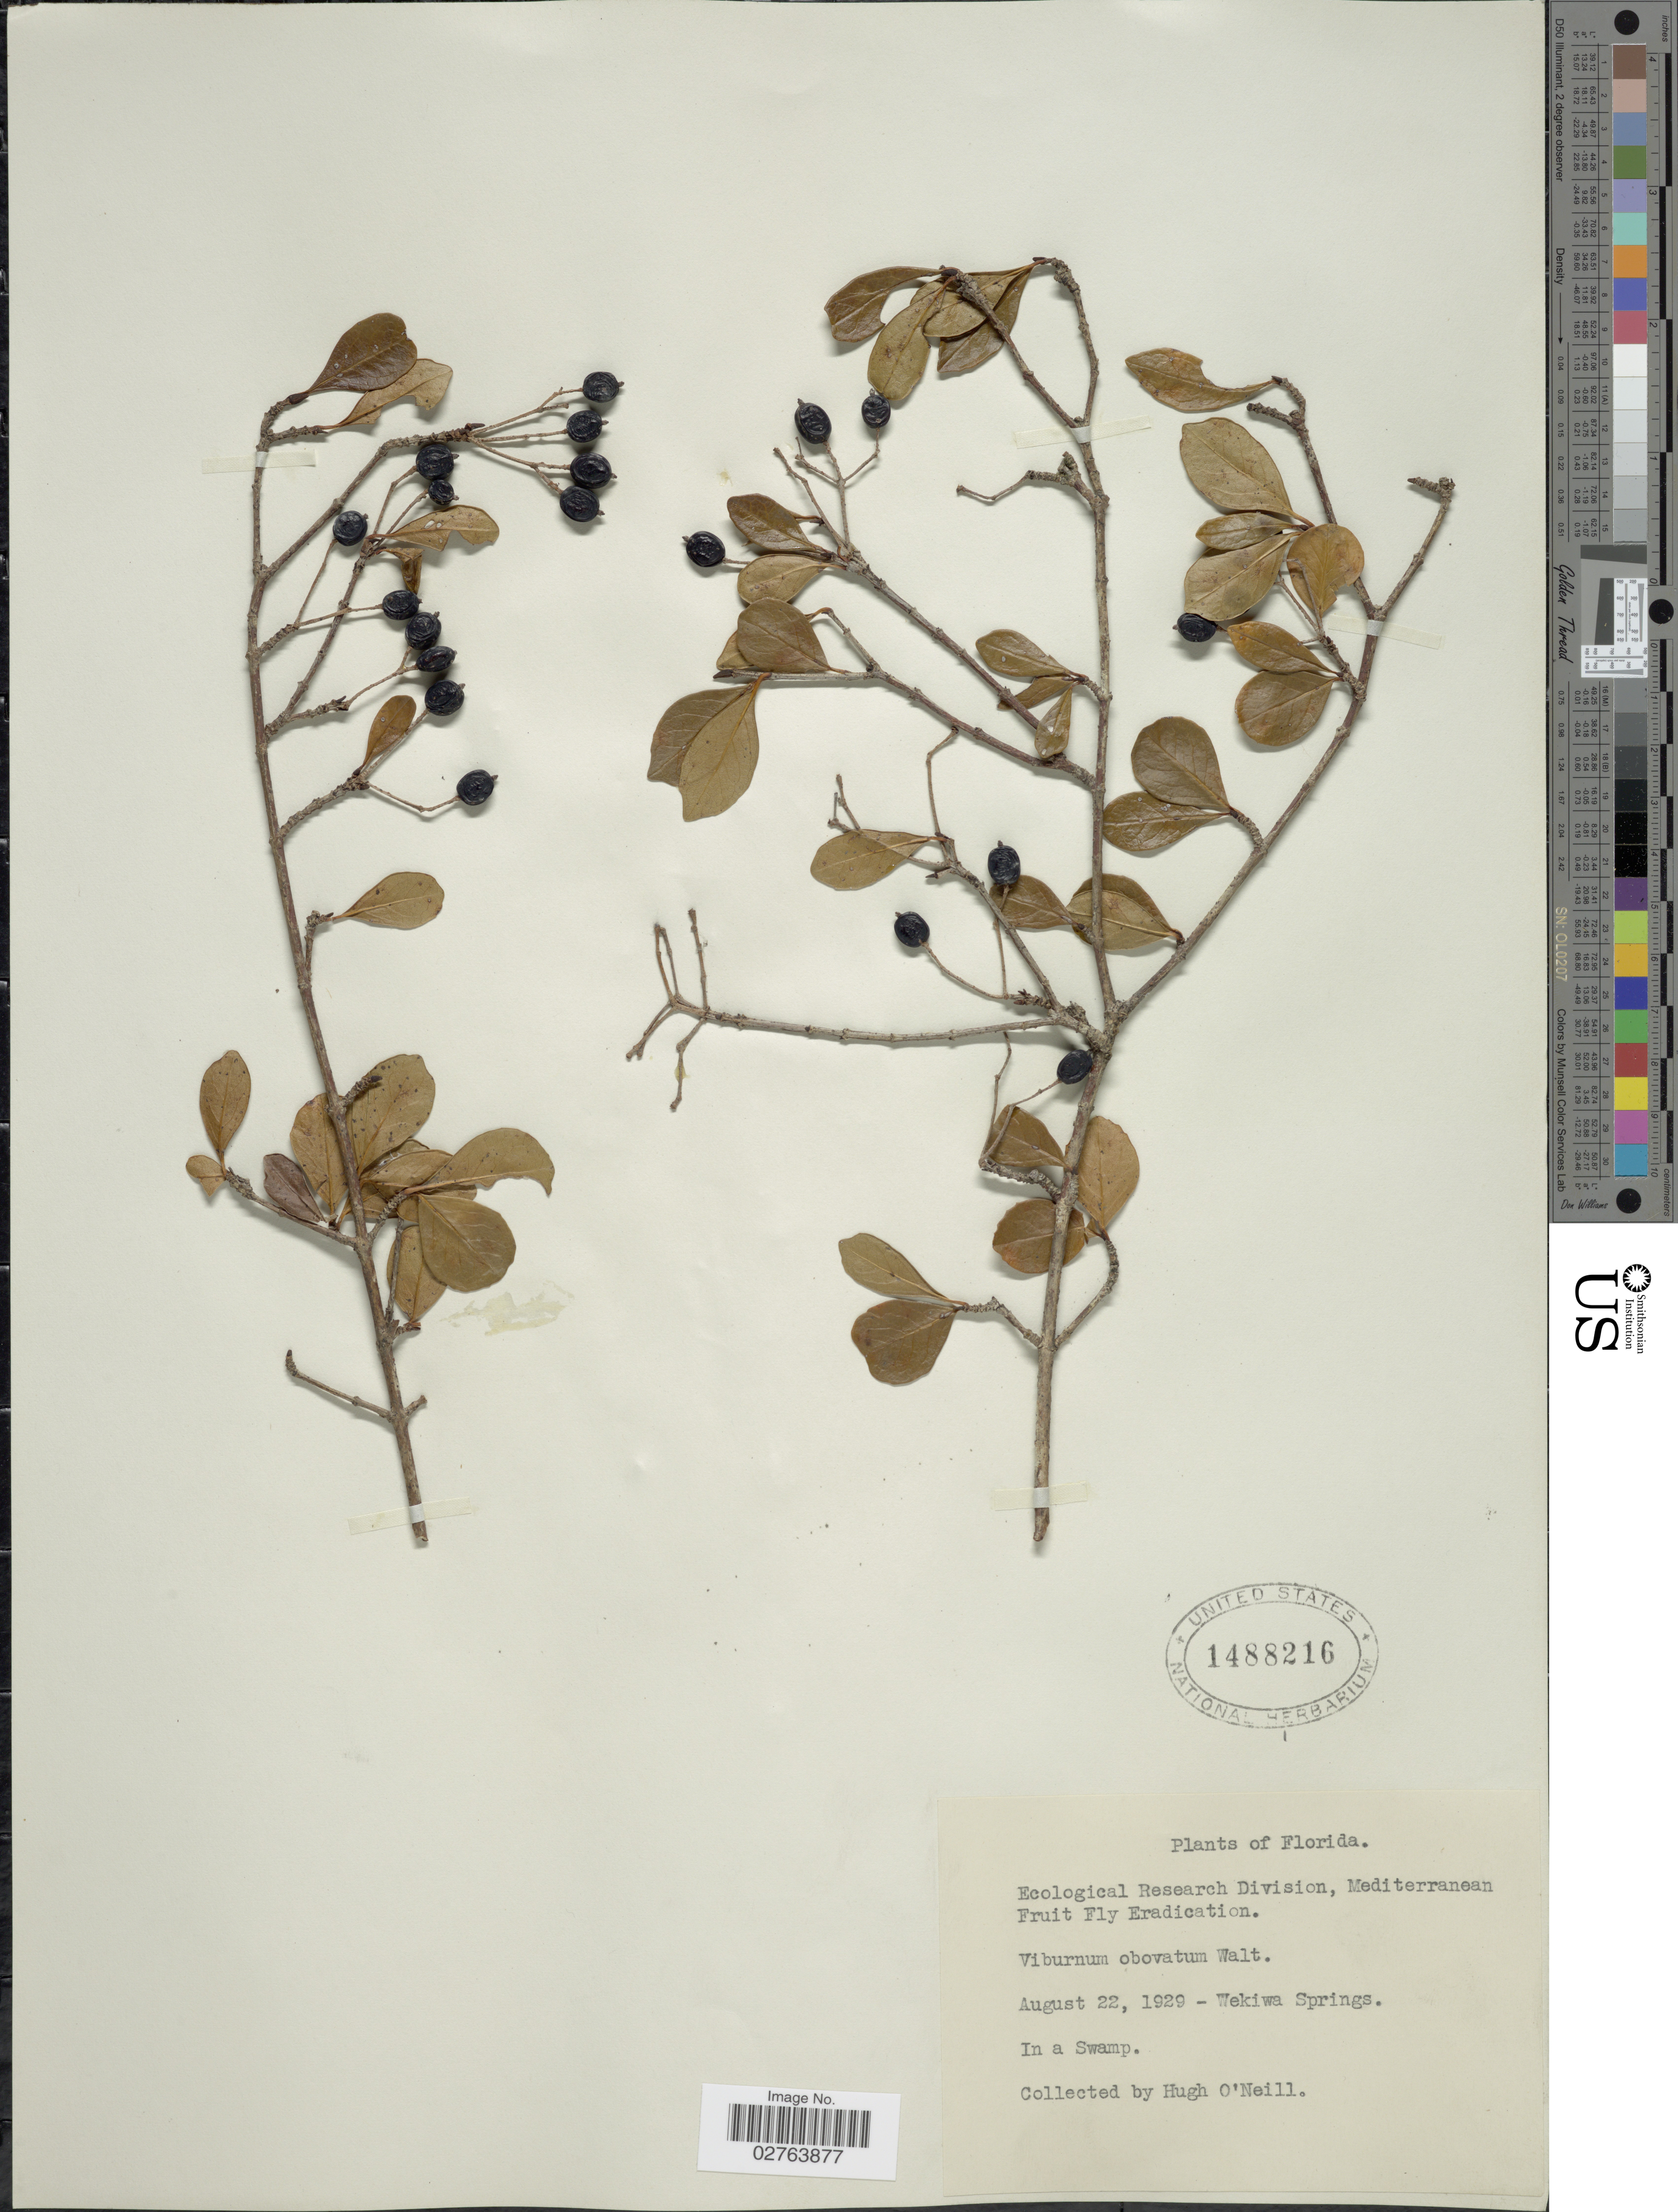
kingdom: Plantae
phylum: Tracheophyta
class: Magnoliopsida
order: Dipsacales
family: Viburnaceae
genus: Viburnum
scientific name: Viburnum obovatum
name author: Walter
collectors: H. O'Neill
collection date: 1929-08-22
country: United States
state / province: Florida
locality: Wekiwa Springs. In a Swamp.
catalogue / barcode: US 1488216